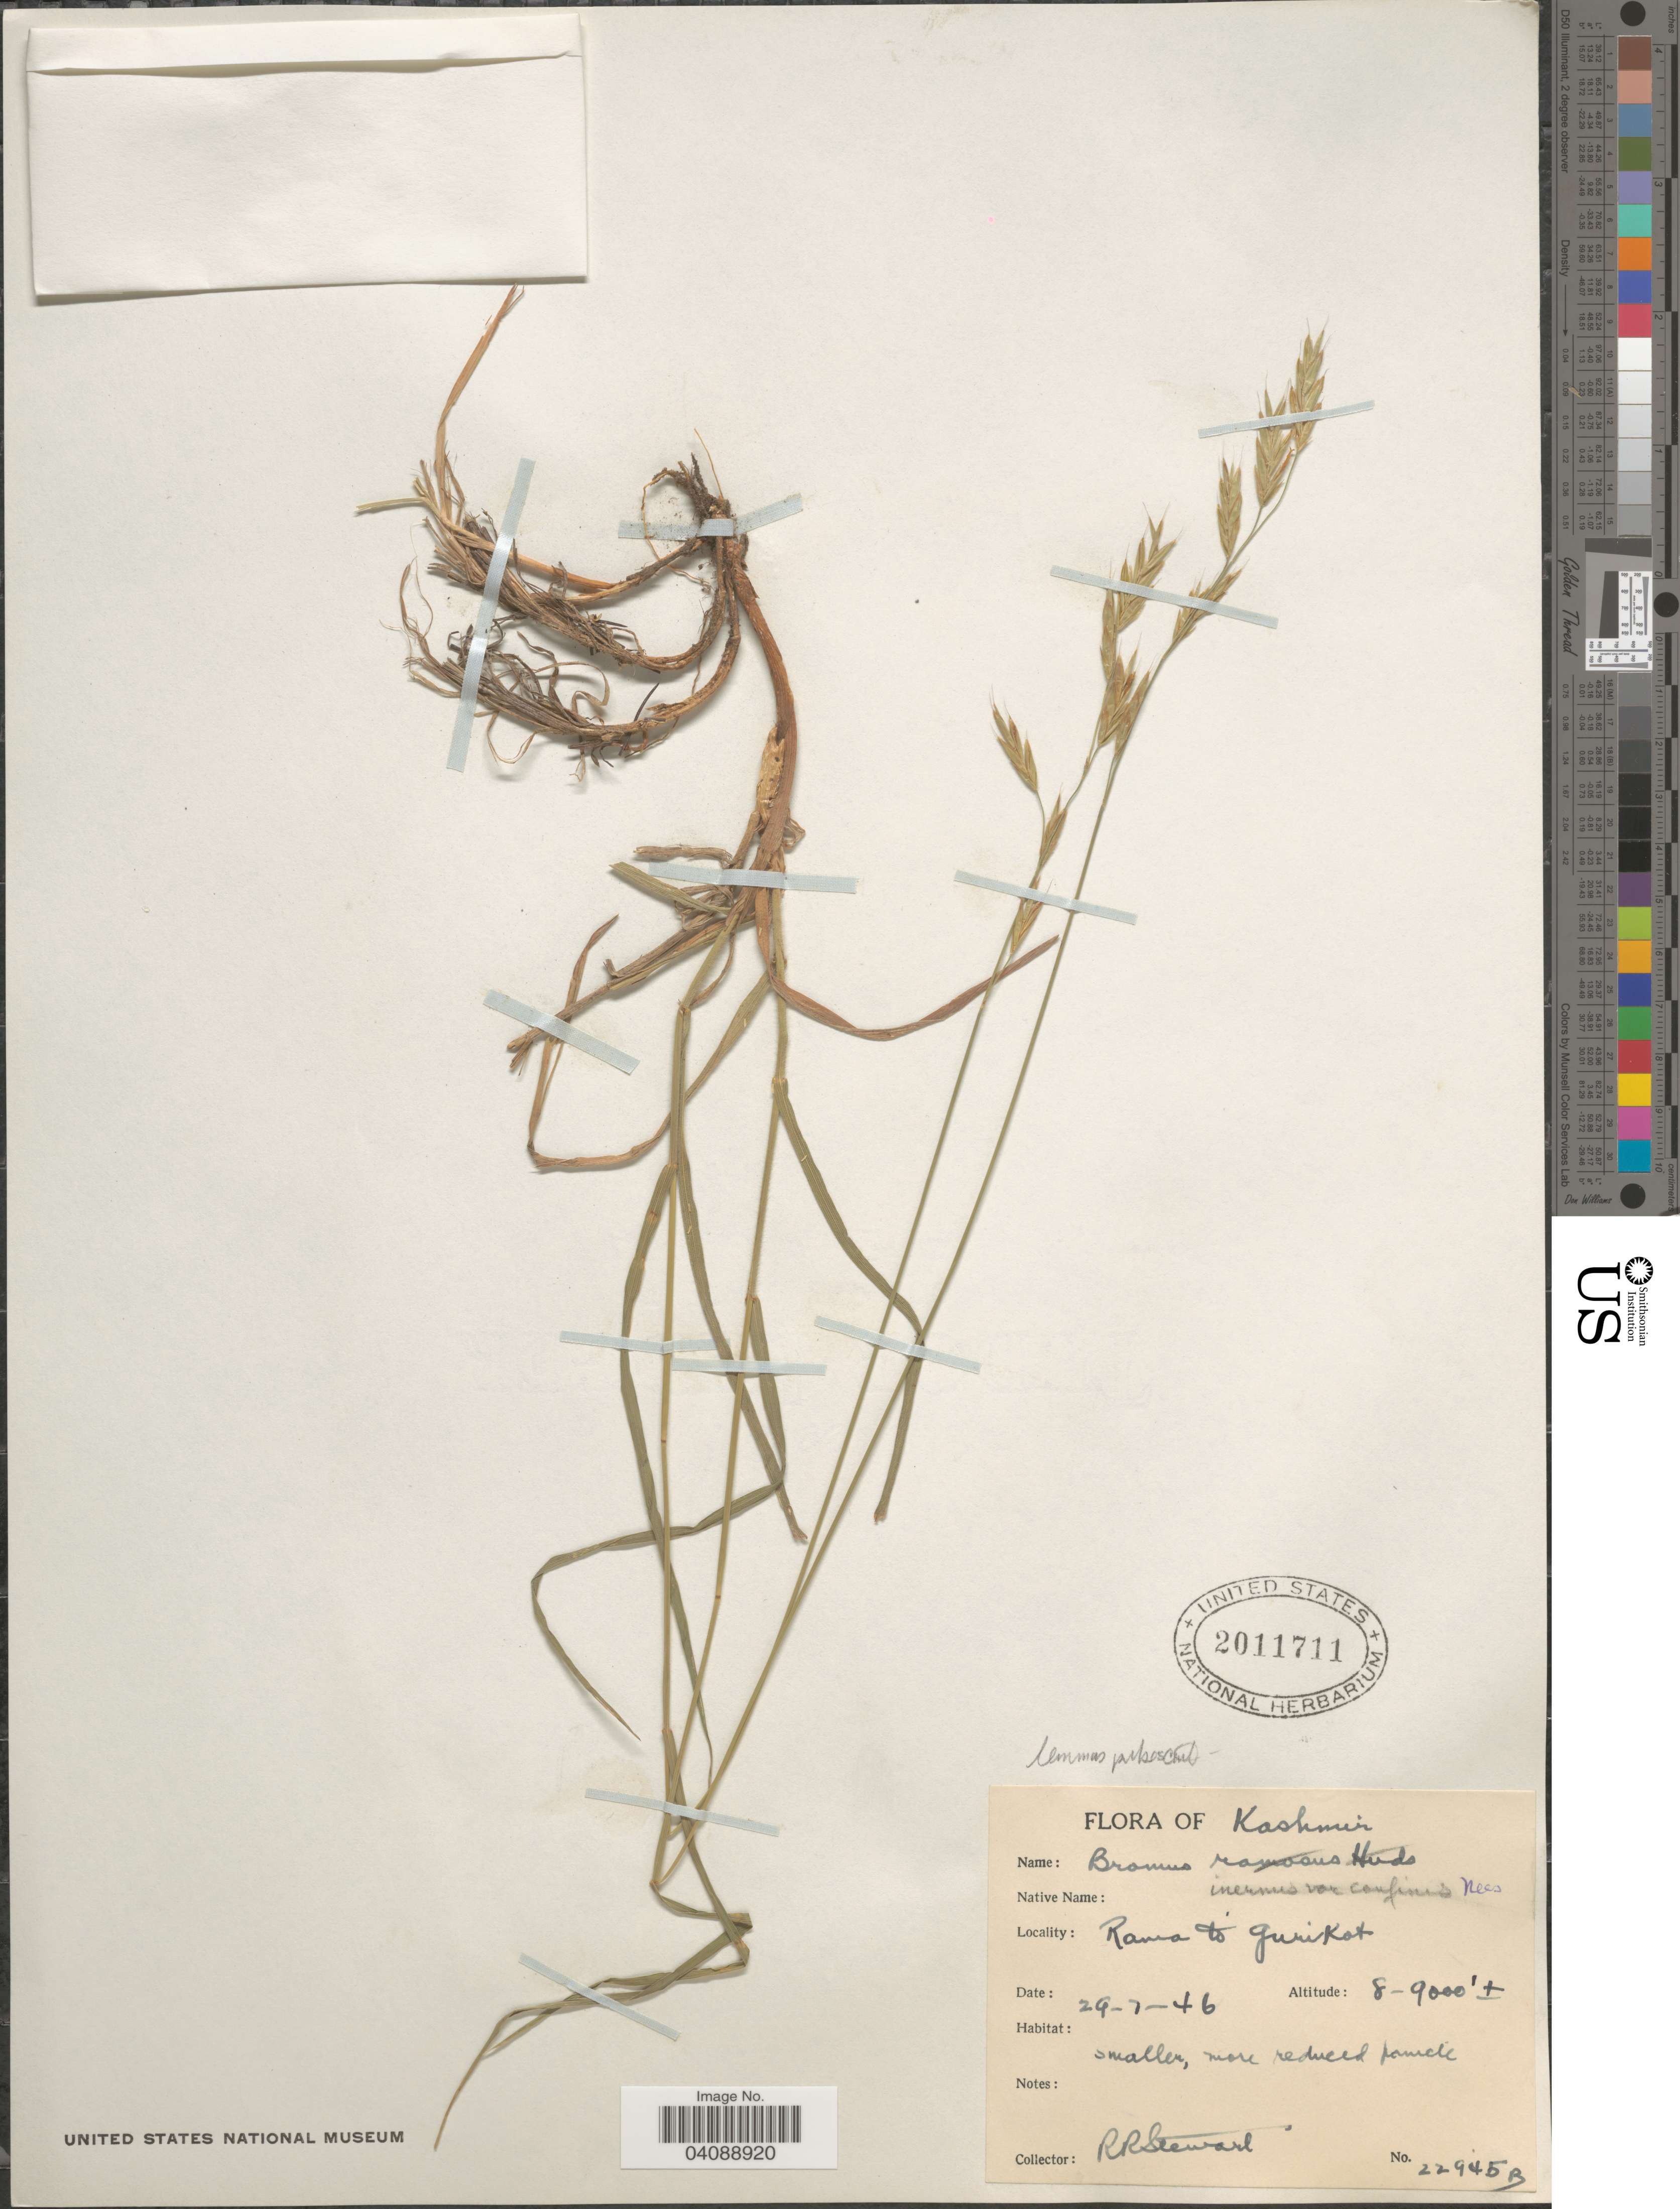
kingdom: Plantae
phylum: Tracheophyta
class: Liliopsida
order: Poales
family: Poaceae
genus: Bromus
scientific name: Bromus inermis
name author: Leyss.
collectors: R. Stewart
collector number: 22945B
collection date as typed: Transcribed d/m/y: 29/7/46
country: Pakistan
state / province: Gilgit-Baltistan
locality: Kashmir. Rama to Gurikot.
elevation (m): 2438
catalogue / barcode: US 2011711